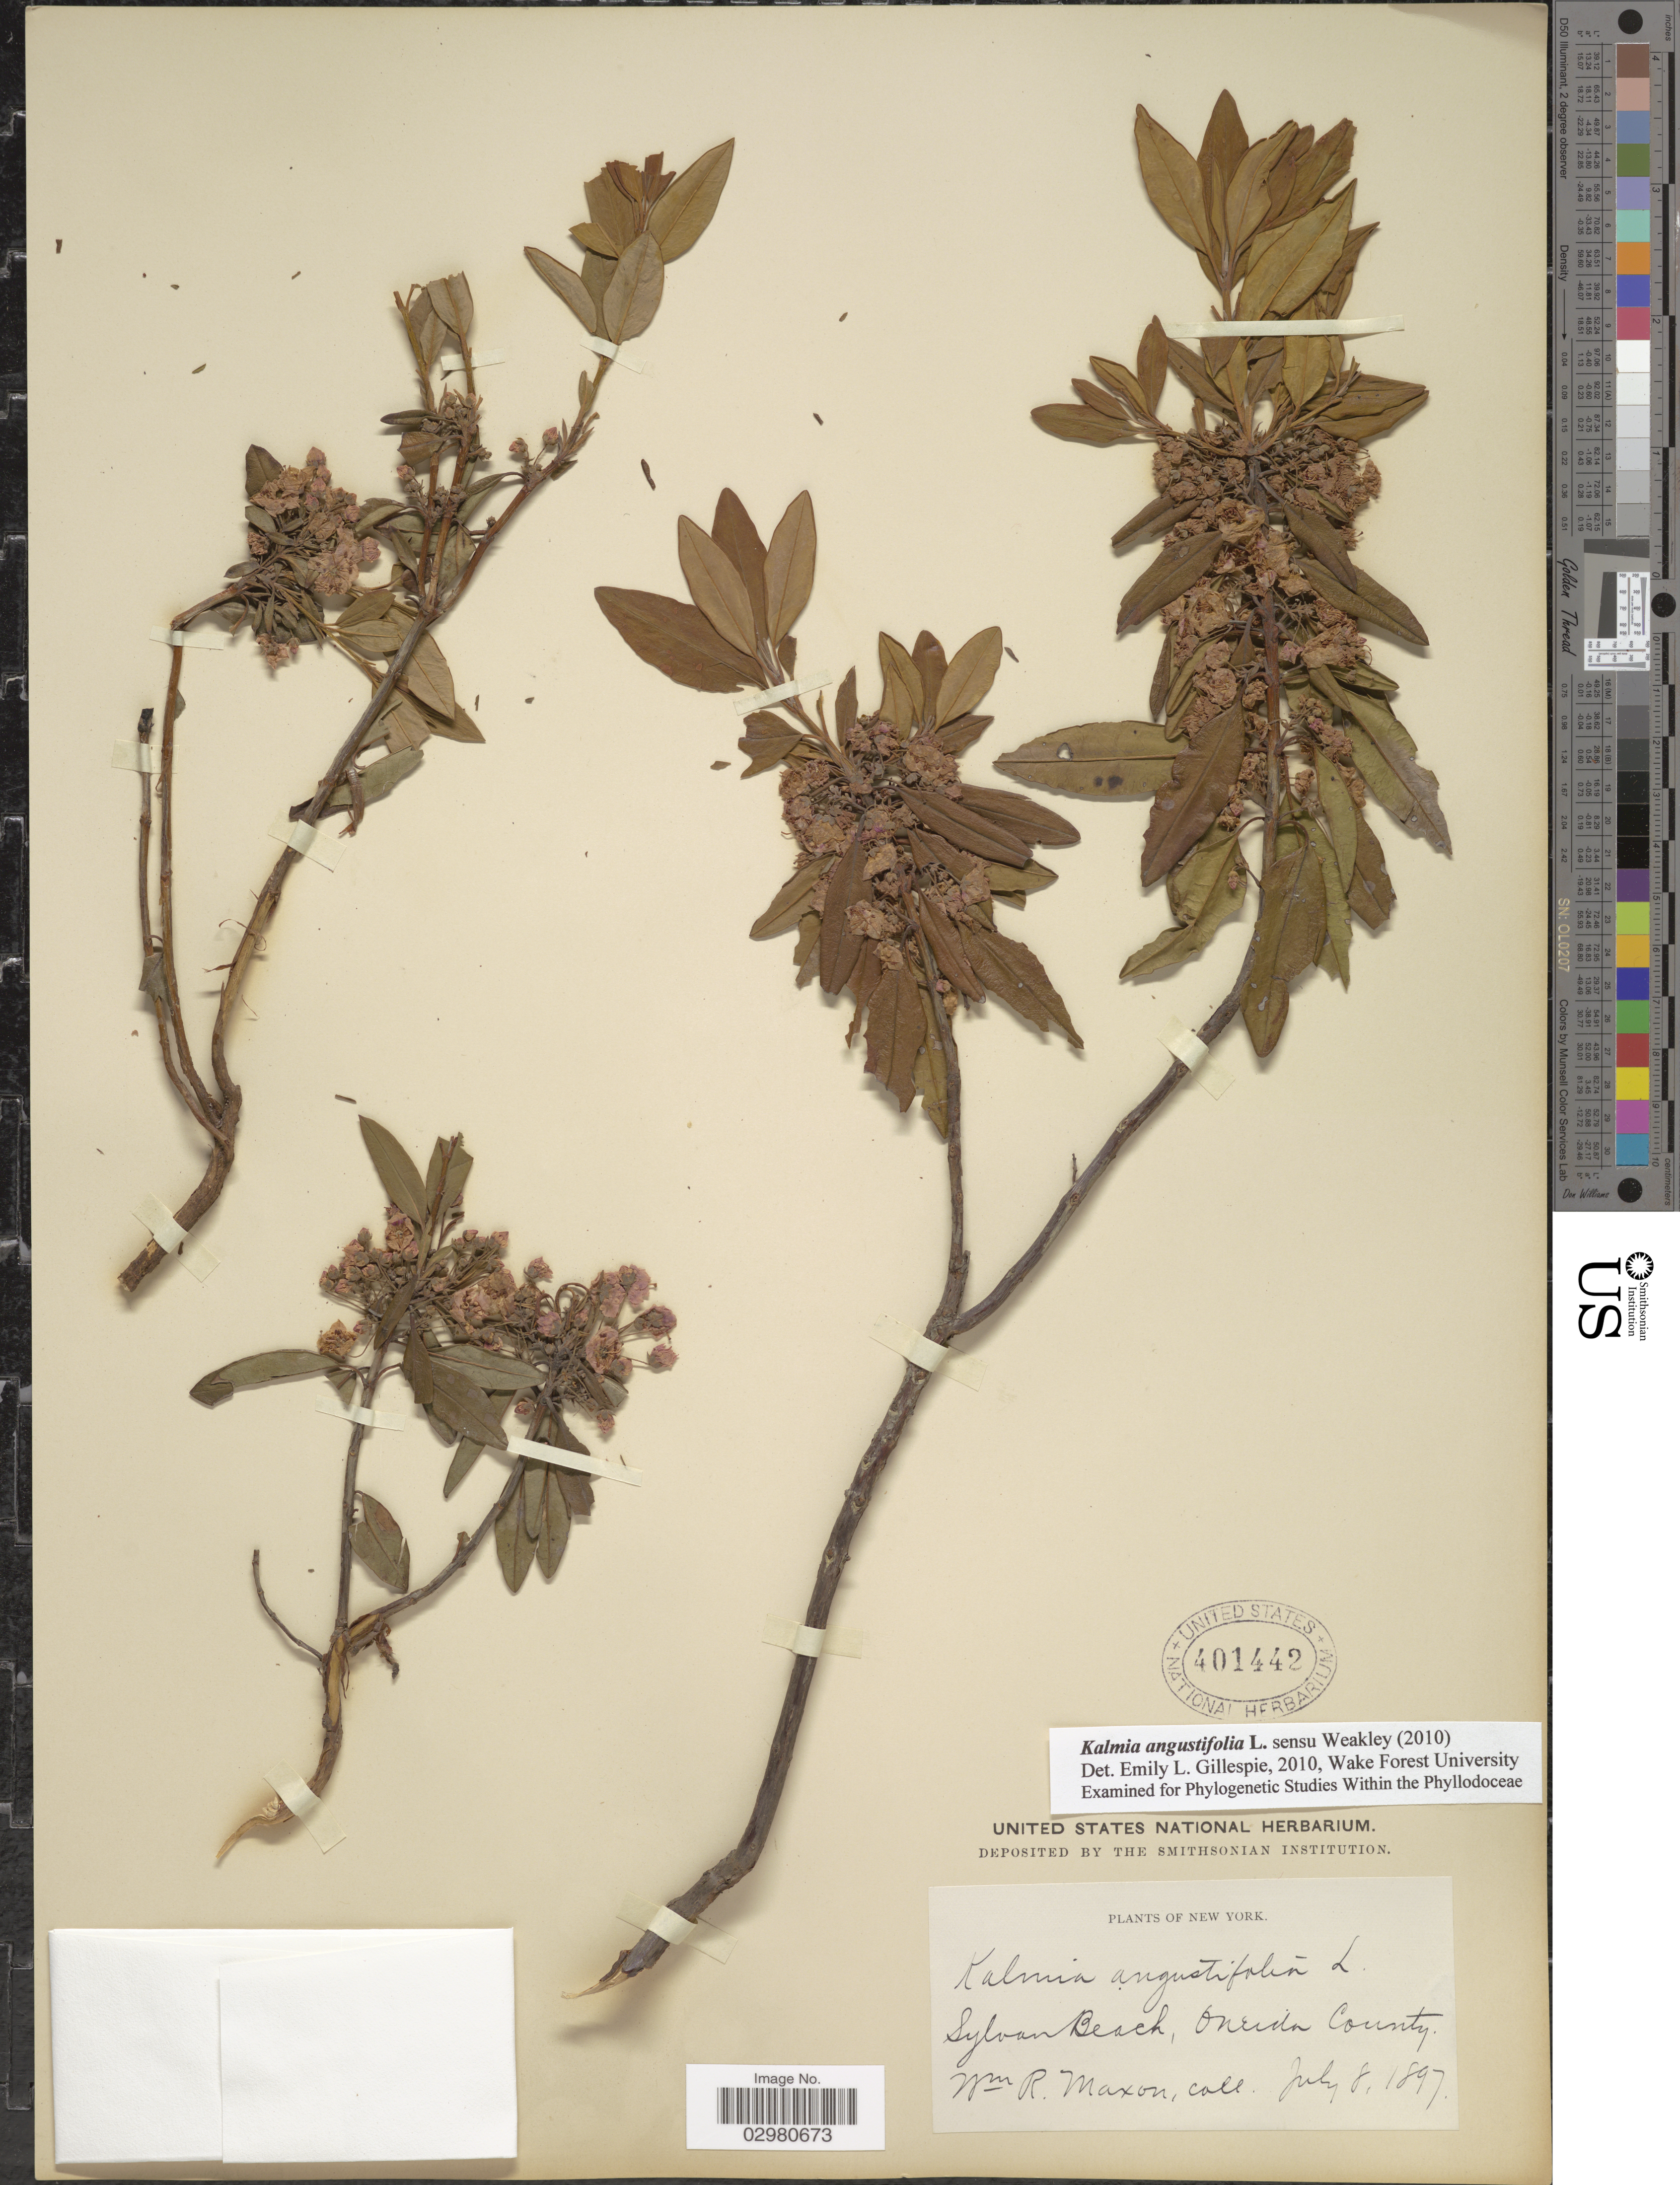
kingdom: Plantae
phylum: Tracheophyta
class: Magnoliopsida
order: Ericales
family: Ericaceae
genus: Kalmia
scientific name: Kalmia angustifolia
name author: L.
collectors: W. R. Maxon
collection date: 1897-07-08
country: United States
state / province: New York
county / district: Oneida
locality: Sylvan Beach, Oneida County.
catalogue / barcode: US 401442